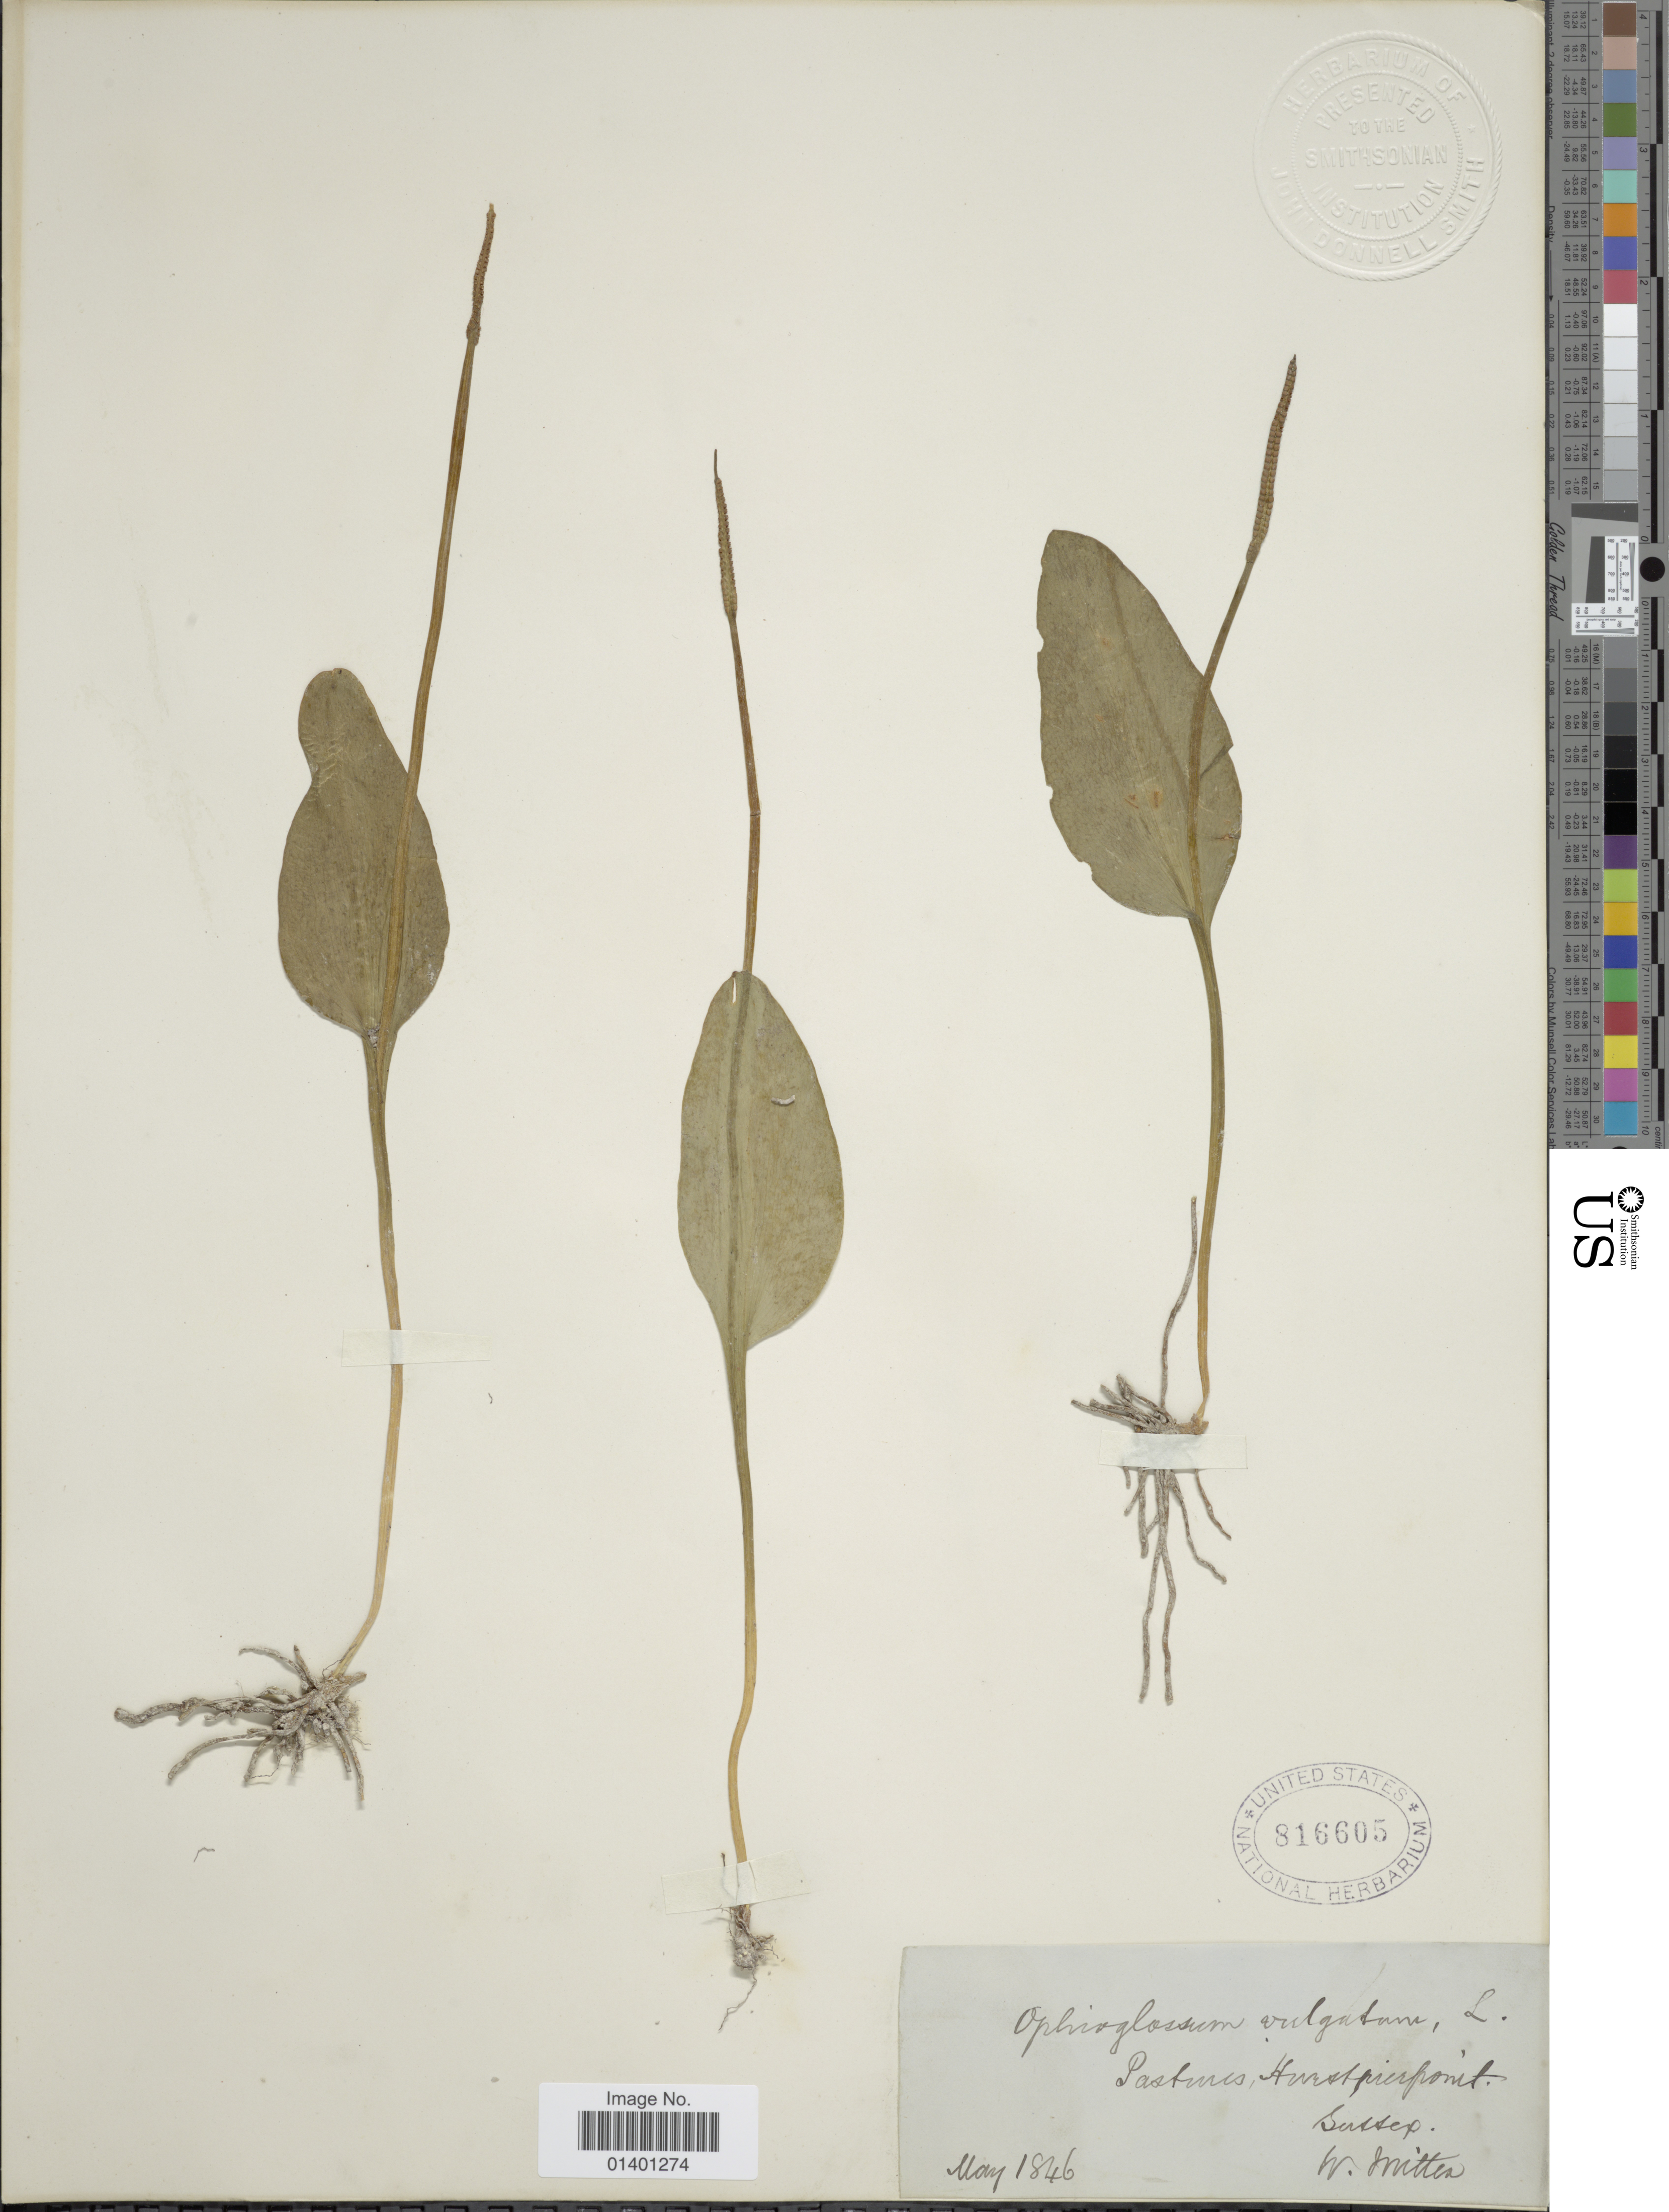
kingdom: Plantae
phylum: Tracheophyta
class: Polypodiopsida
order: Ophioglossales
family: Ophioglossaceae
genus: Ophioglossum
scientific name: Ophioglossum vulgatum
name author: L.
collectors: W. Smitten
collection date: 1846-05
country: United Kingdom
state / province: England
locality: Pasture Hurstpierpoint, Sussex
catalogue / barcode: US 816605